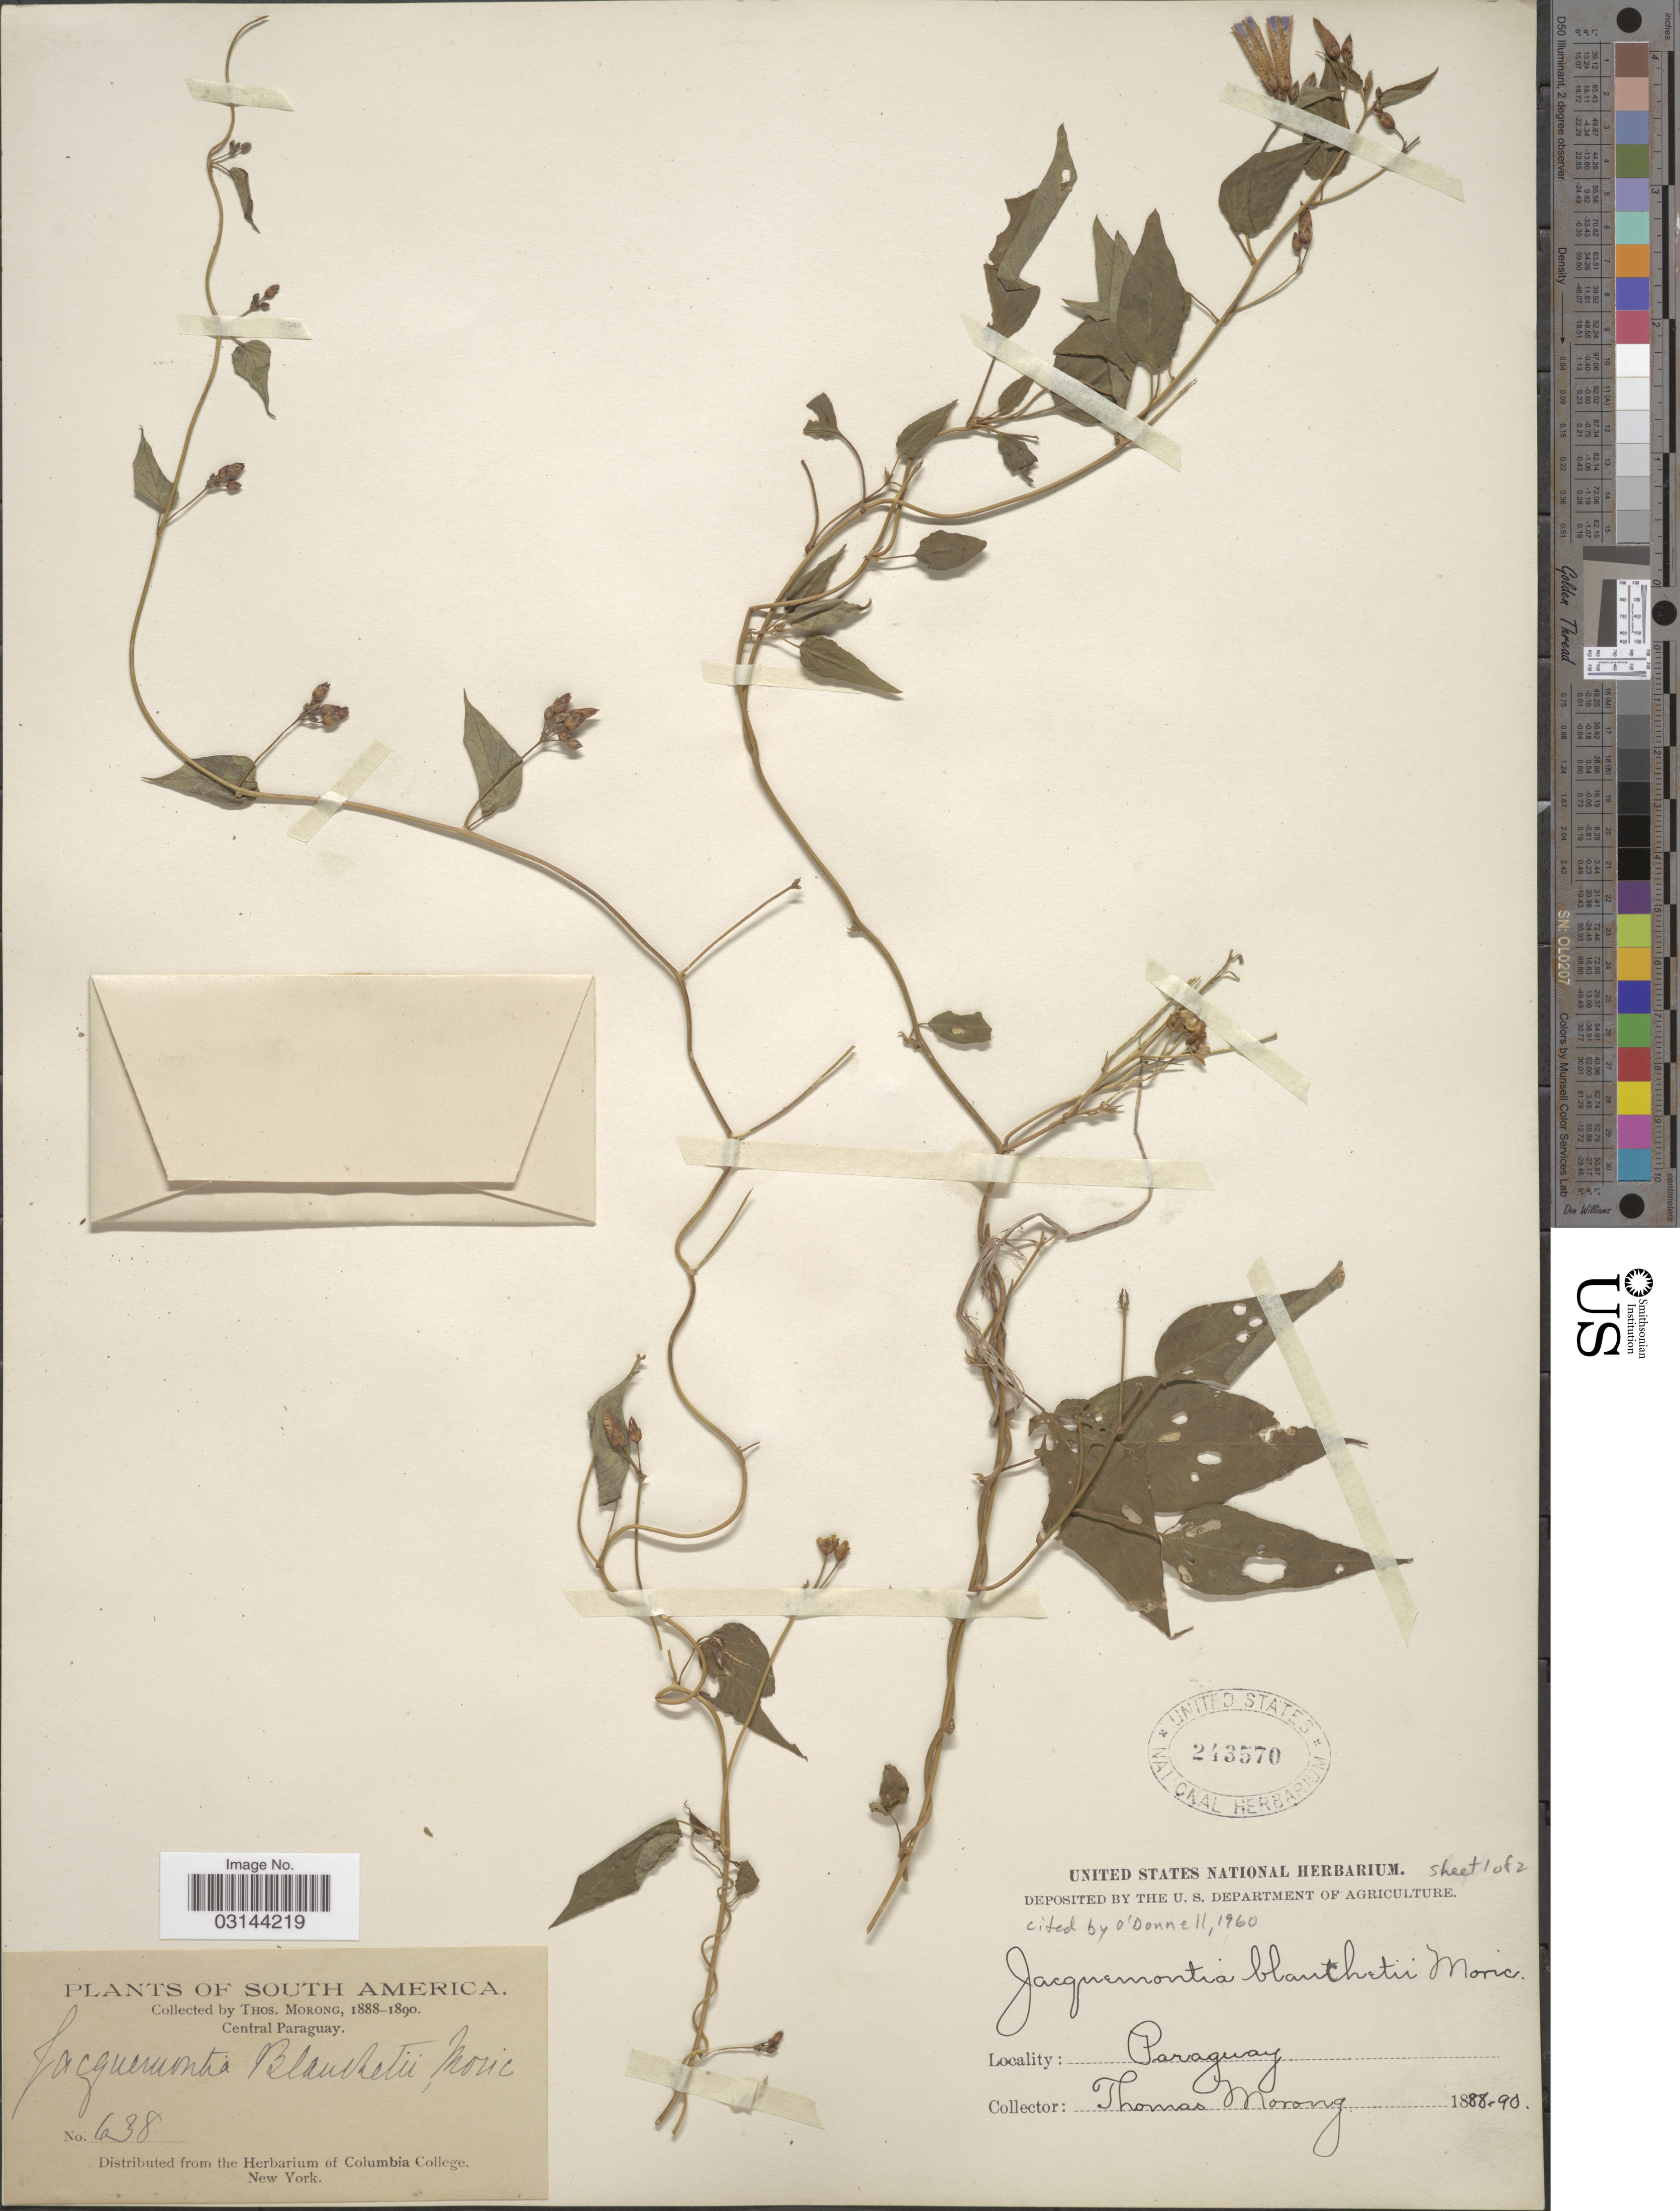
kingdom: Plantae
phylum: Tracheophyta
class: Magnoliopsida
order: Solanales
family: Convolvulaceae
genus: Jacquemontia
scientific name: Jacquemontia blanchetii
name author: Moric.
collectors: ex herb. T. Morong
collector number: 638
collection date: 1888/1890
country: Paraguay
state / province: Central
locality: Central Paraguay.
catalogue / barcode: US 243570